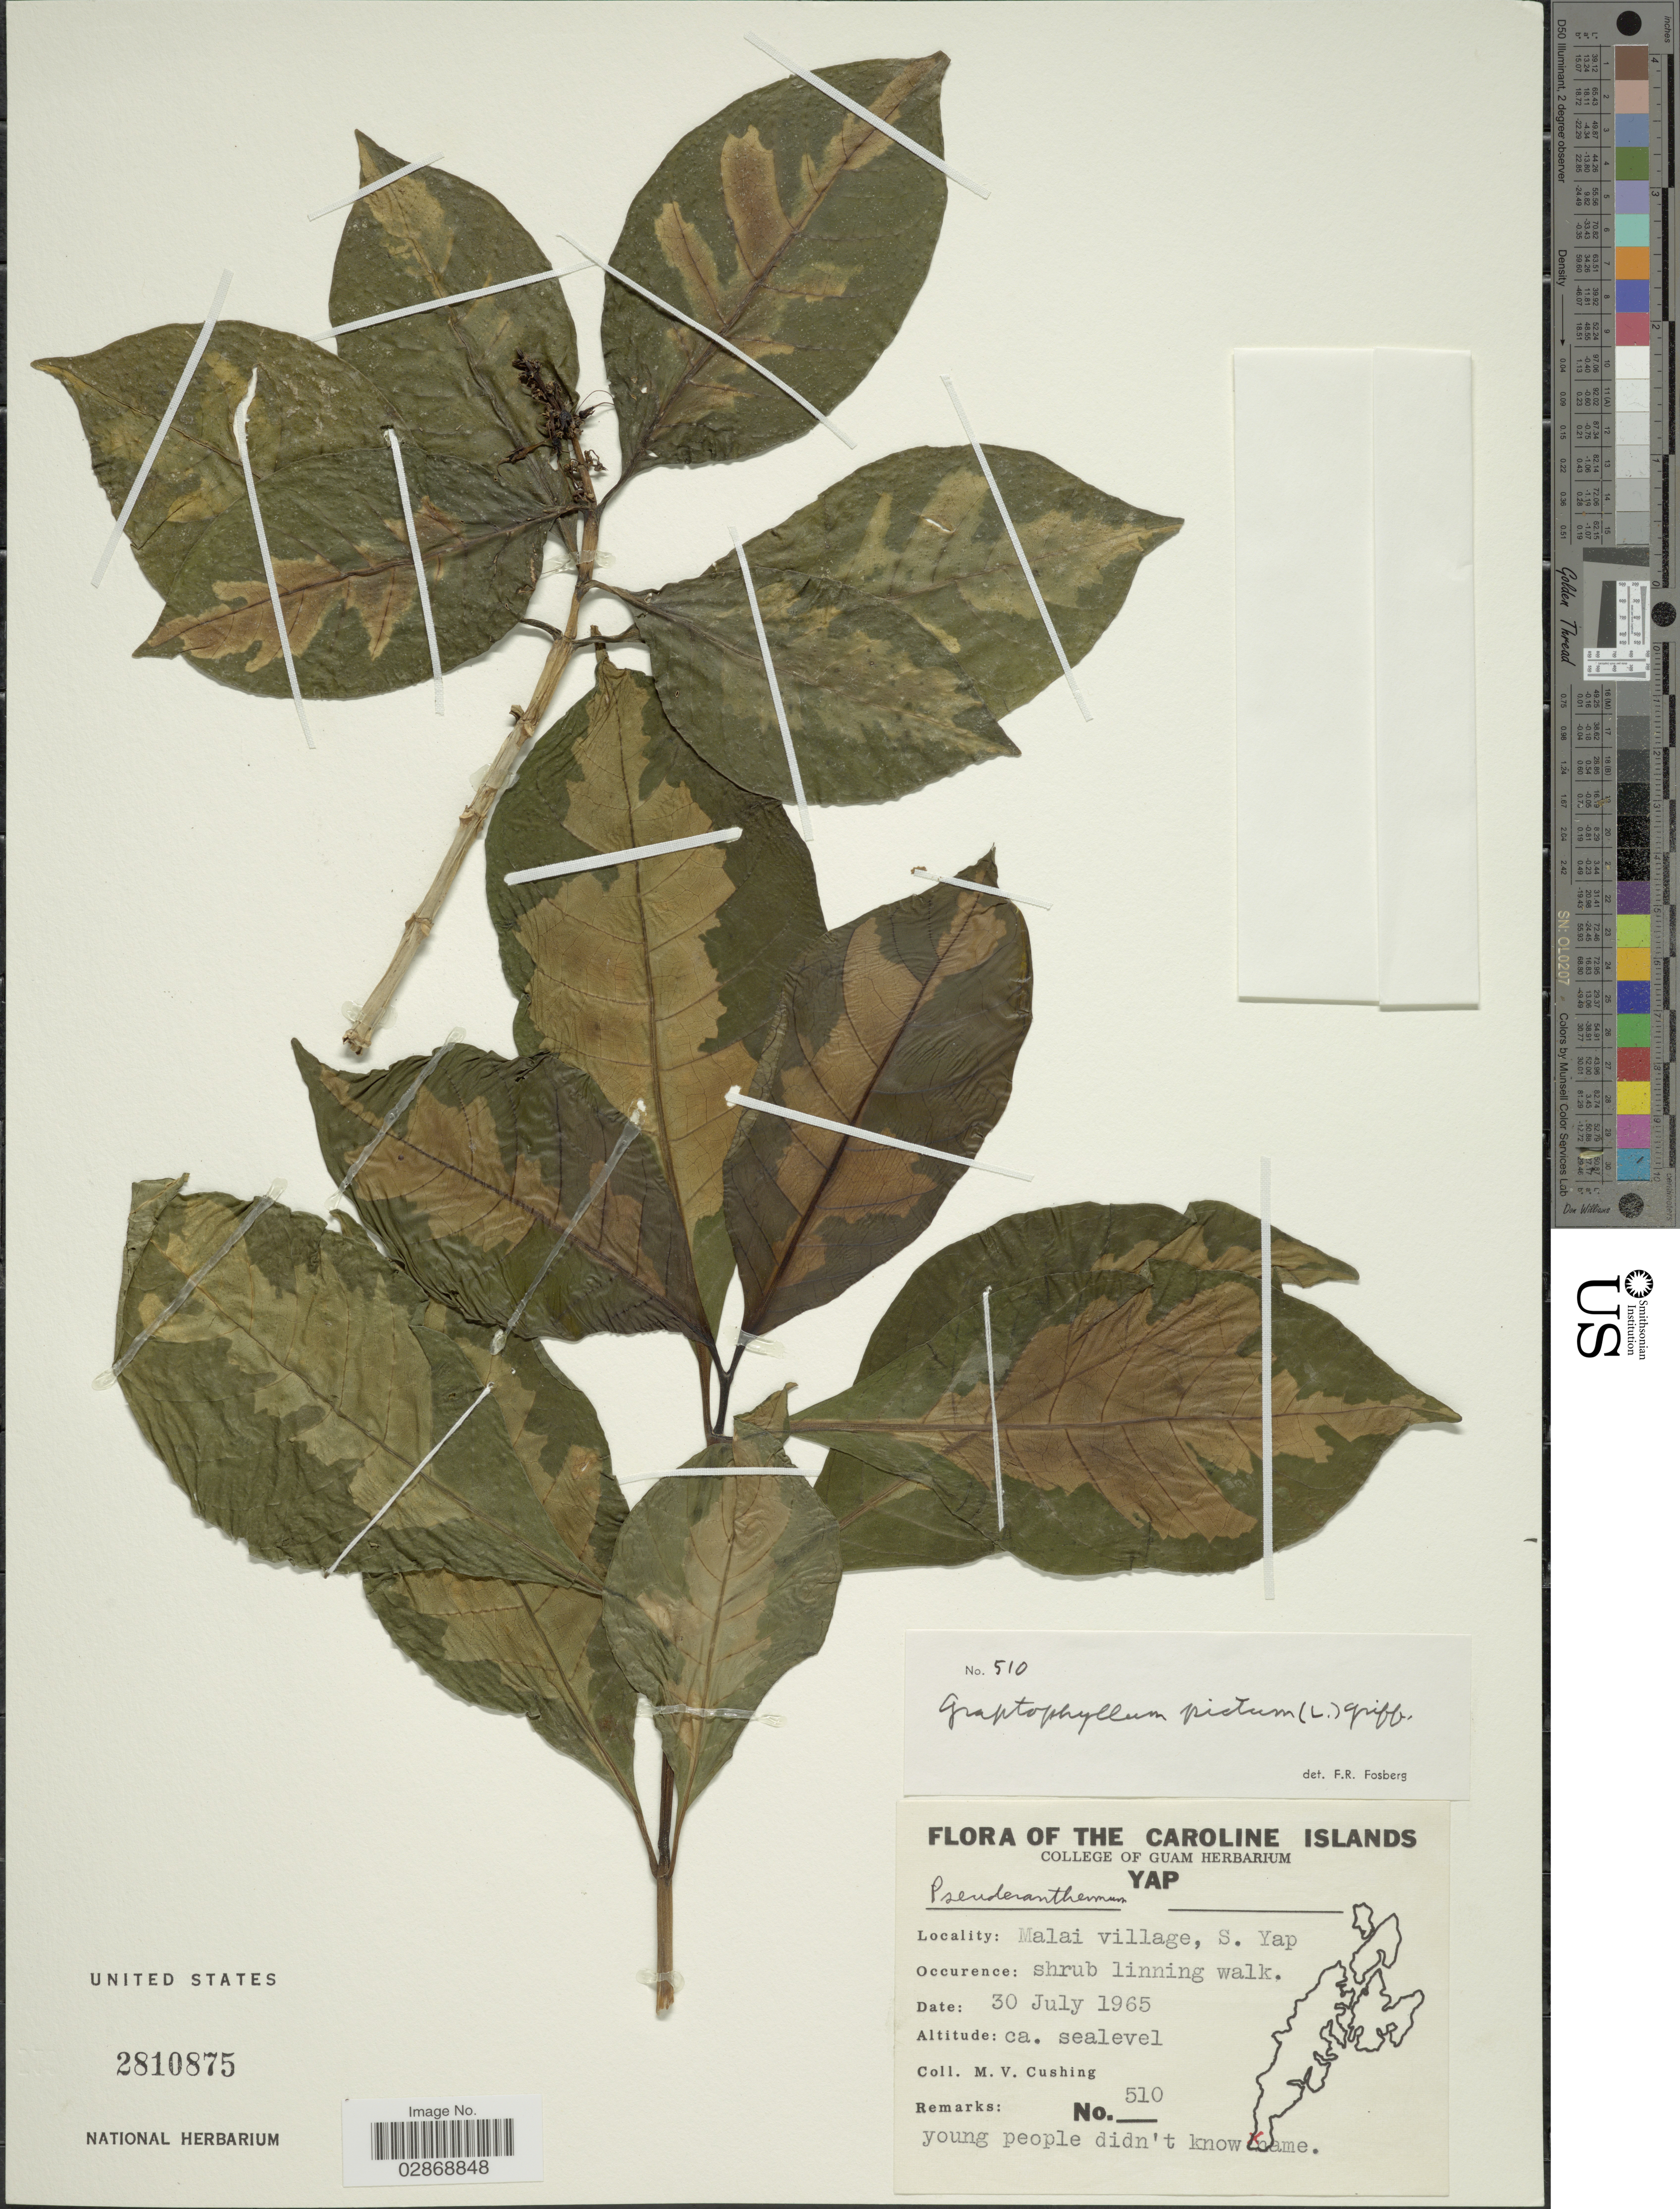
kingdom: Plantae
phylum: Tracheophyta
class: Magnoliopsida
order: Lamiales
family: Acanthaceae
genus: Graptophyllum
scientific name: Graptophyllum pictum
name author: (L.) Griff.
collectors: M. V. Cushing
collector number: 510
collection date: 1965-07-30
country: Micronesia, Federated States of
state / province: Yap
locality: Caroline Islands. Malai village, S. Yap.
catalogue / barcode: US 2810875